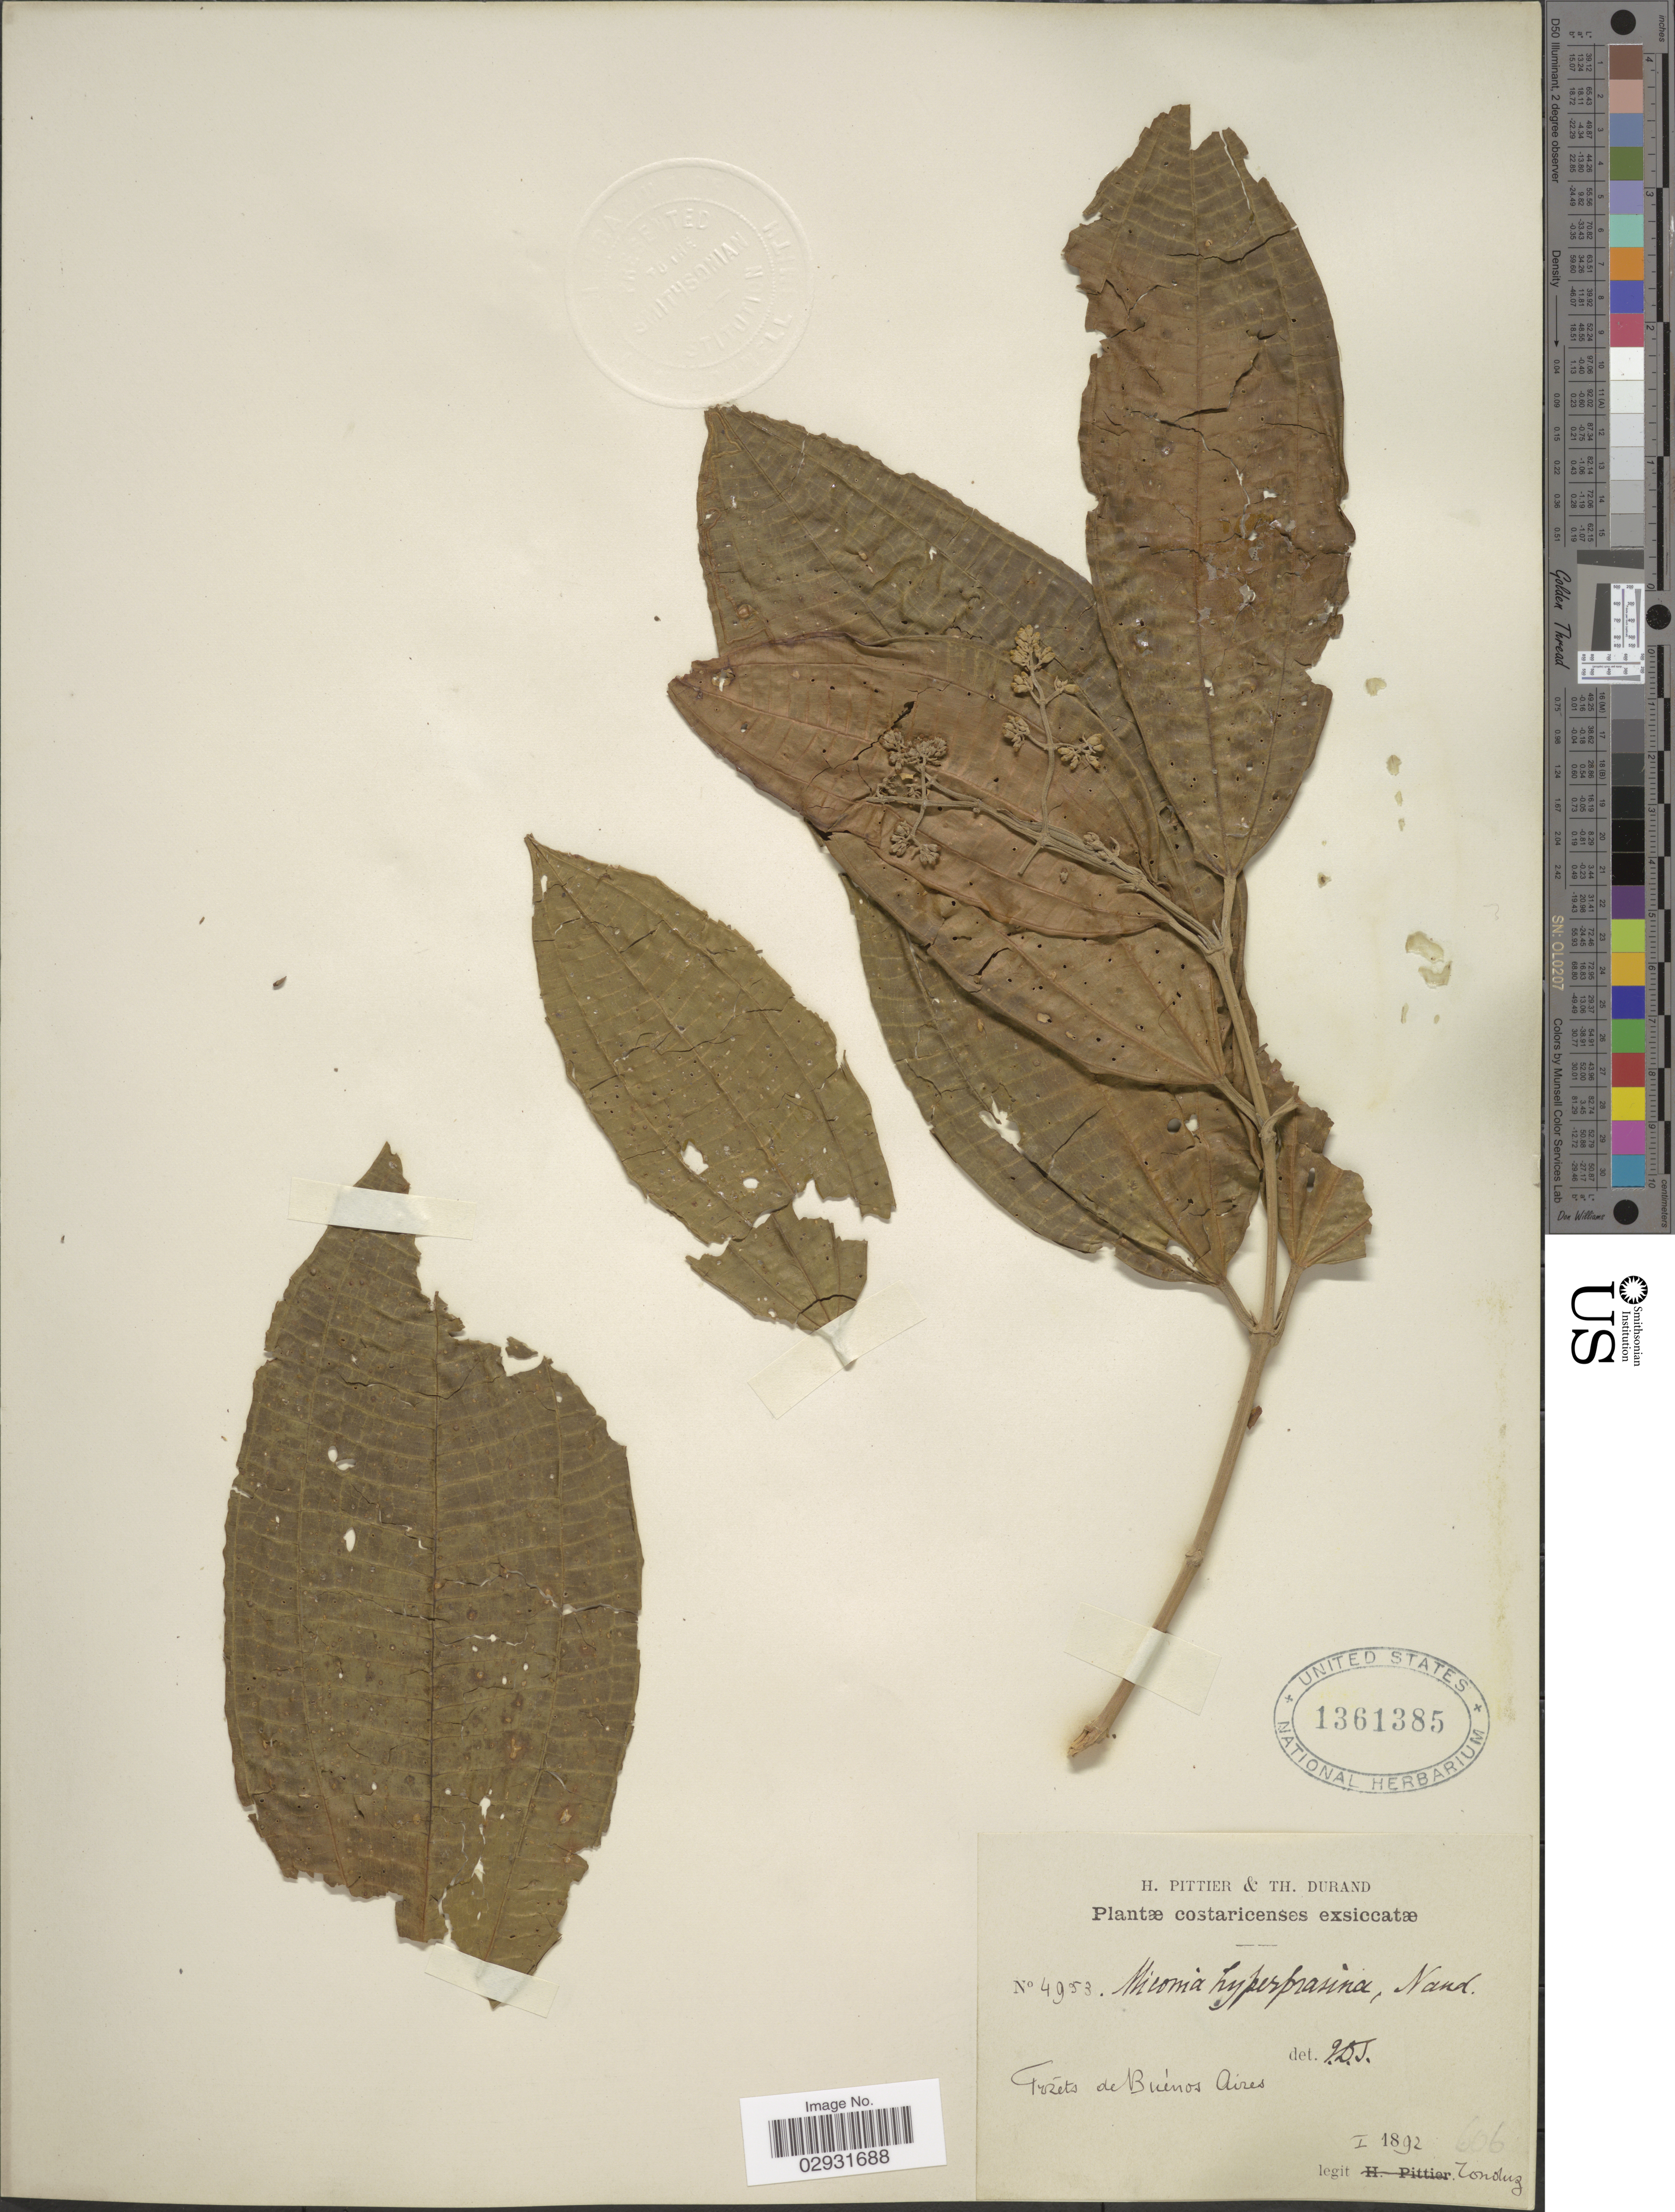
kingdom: Plantae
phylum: Tracheophyta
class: Magnoliopsida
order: Myrtales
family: Melastomataceae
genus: Miconia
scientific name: Miconia affinis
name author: DC.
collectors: Tonduz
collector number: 4953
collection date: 1892-01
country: Costa Rica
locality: Forêts de Buénos Aires.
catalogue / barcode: US 1361385